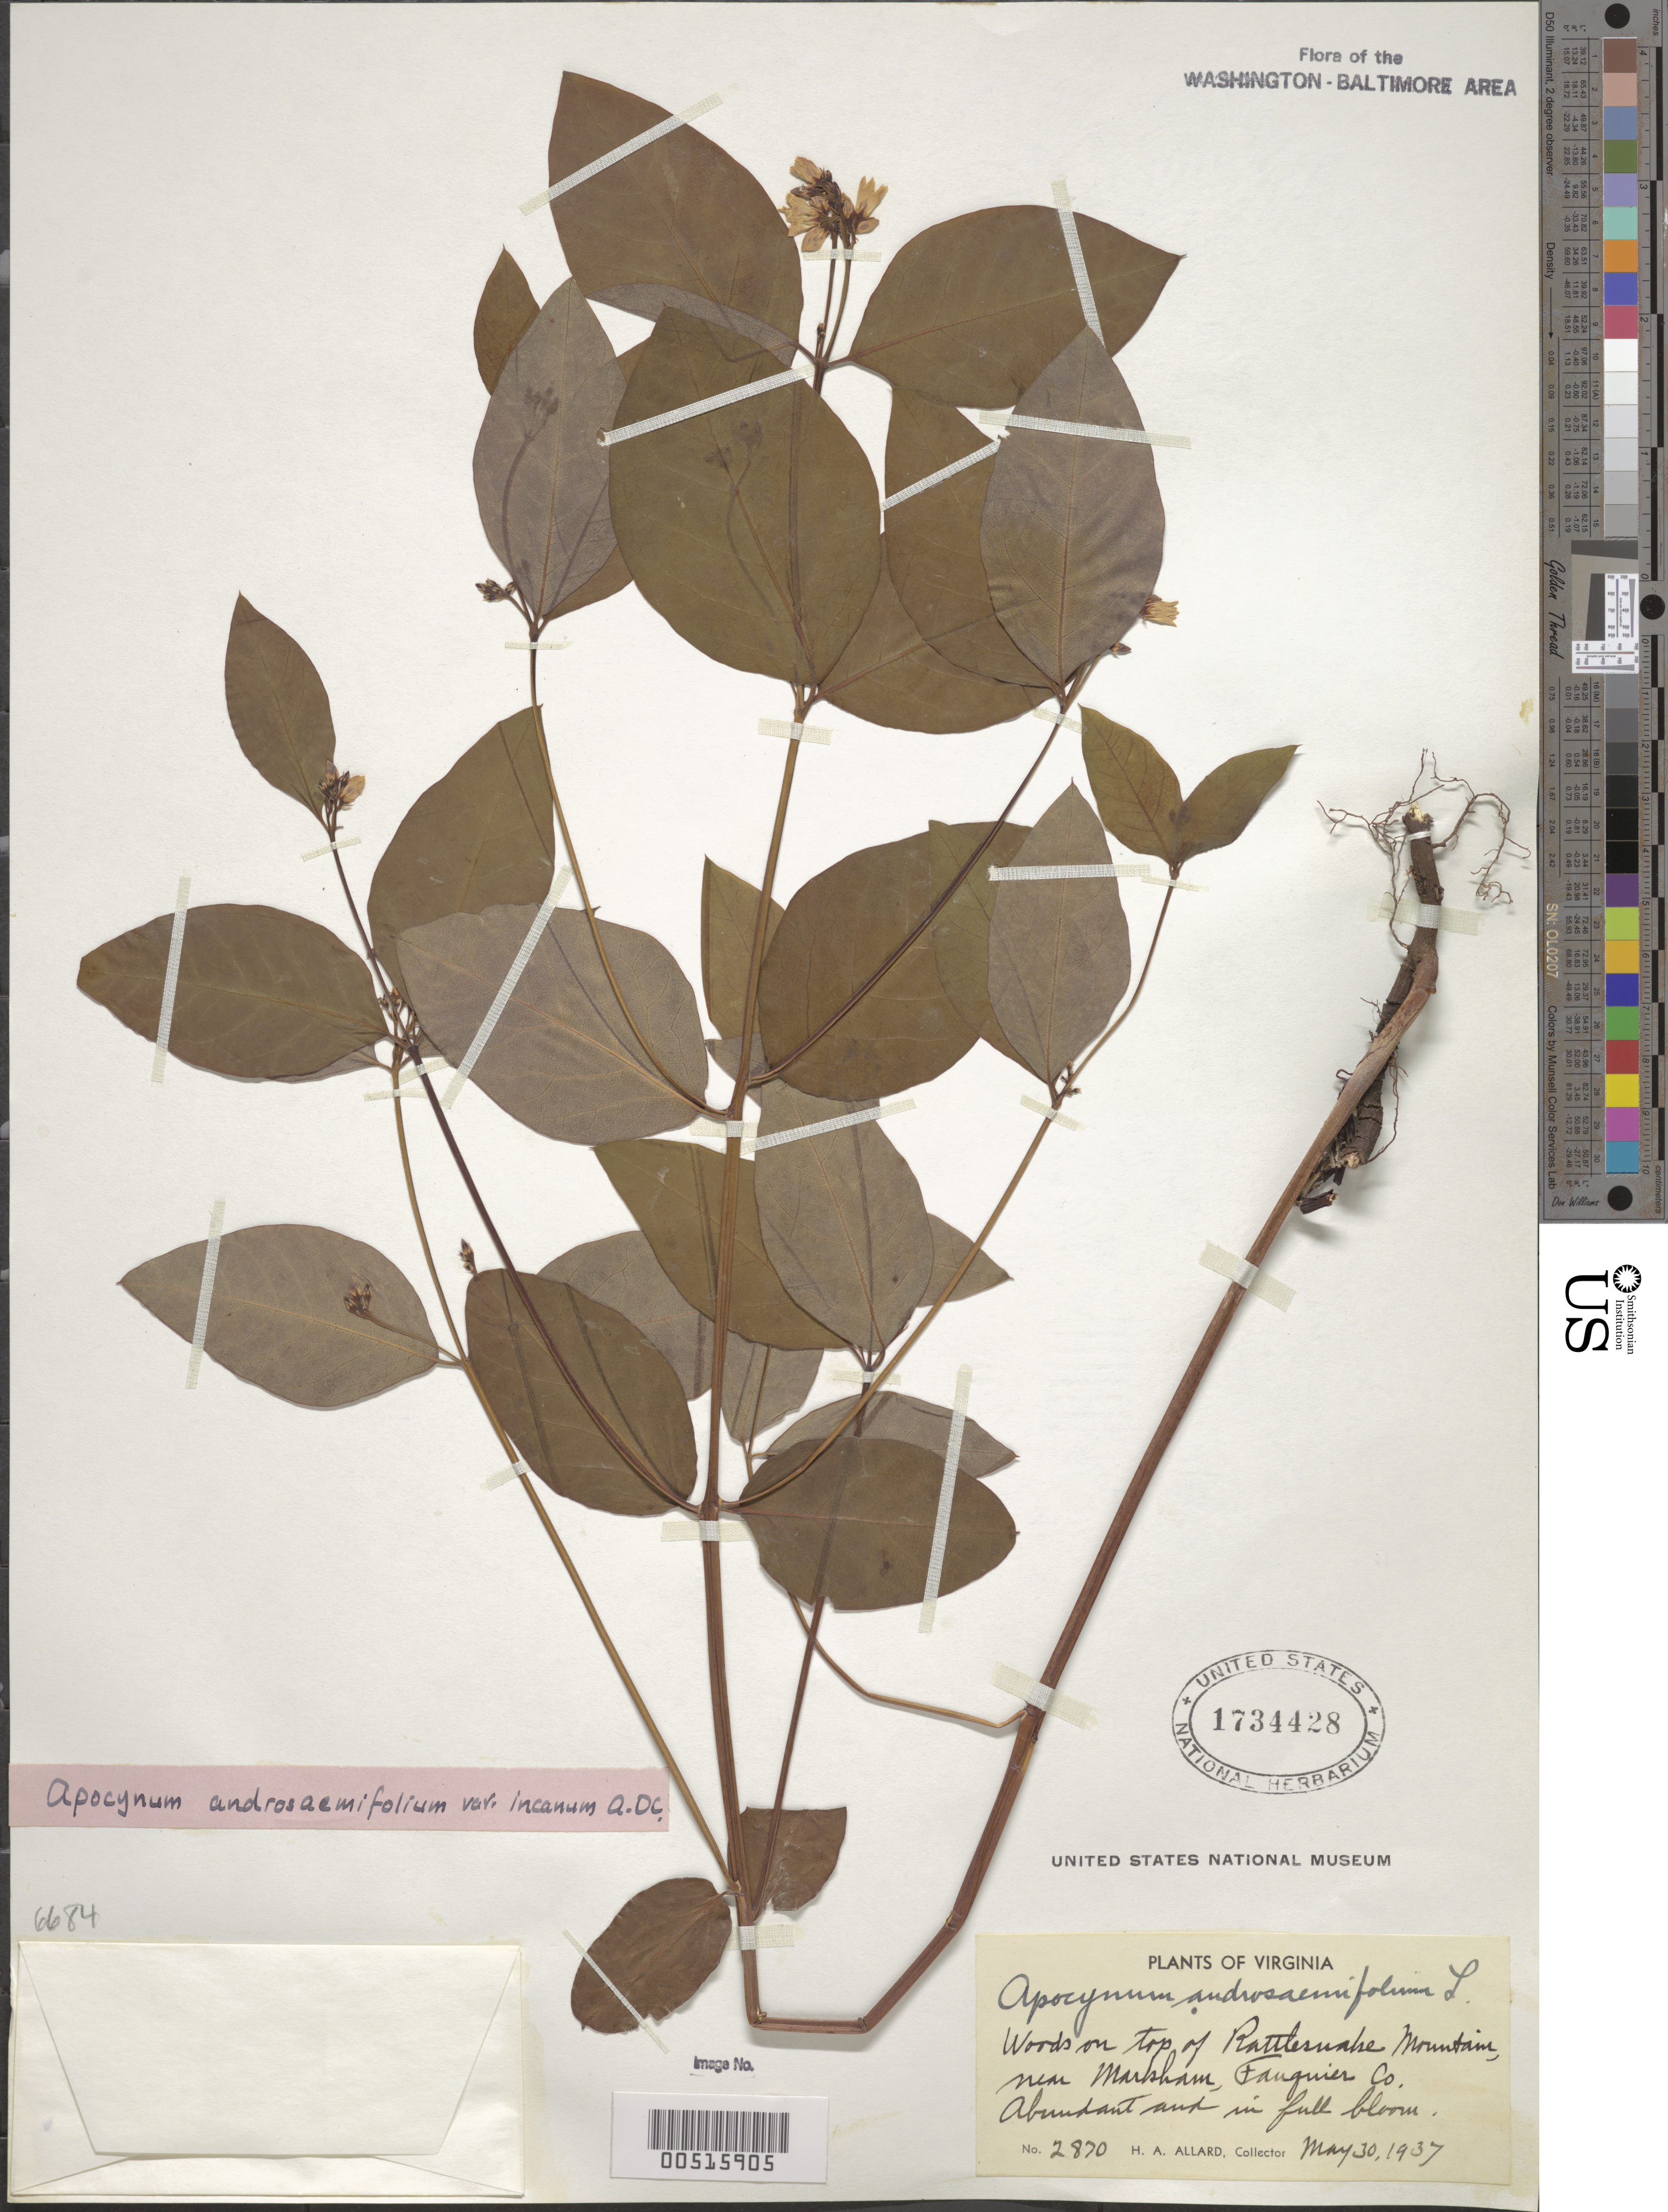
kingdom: Plantae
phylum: Tracheophyta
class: Magnoliopsida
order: Gentianales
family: Apocynaceae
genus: Apocynum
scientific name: Apocynum androsaemifolium var. incanum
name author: A. DC.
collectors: H. A. Allard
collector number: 2870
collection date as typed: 30 May 1937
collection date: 1937-05-30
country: United States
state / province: Virginia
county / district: Fauquier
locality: Rattlesnake Mountains, near Markham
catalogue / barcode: US 1734428